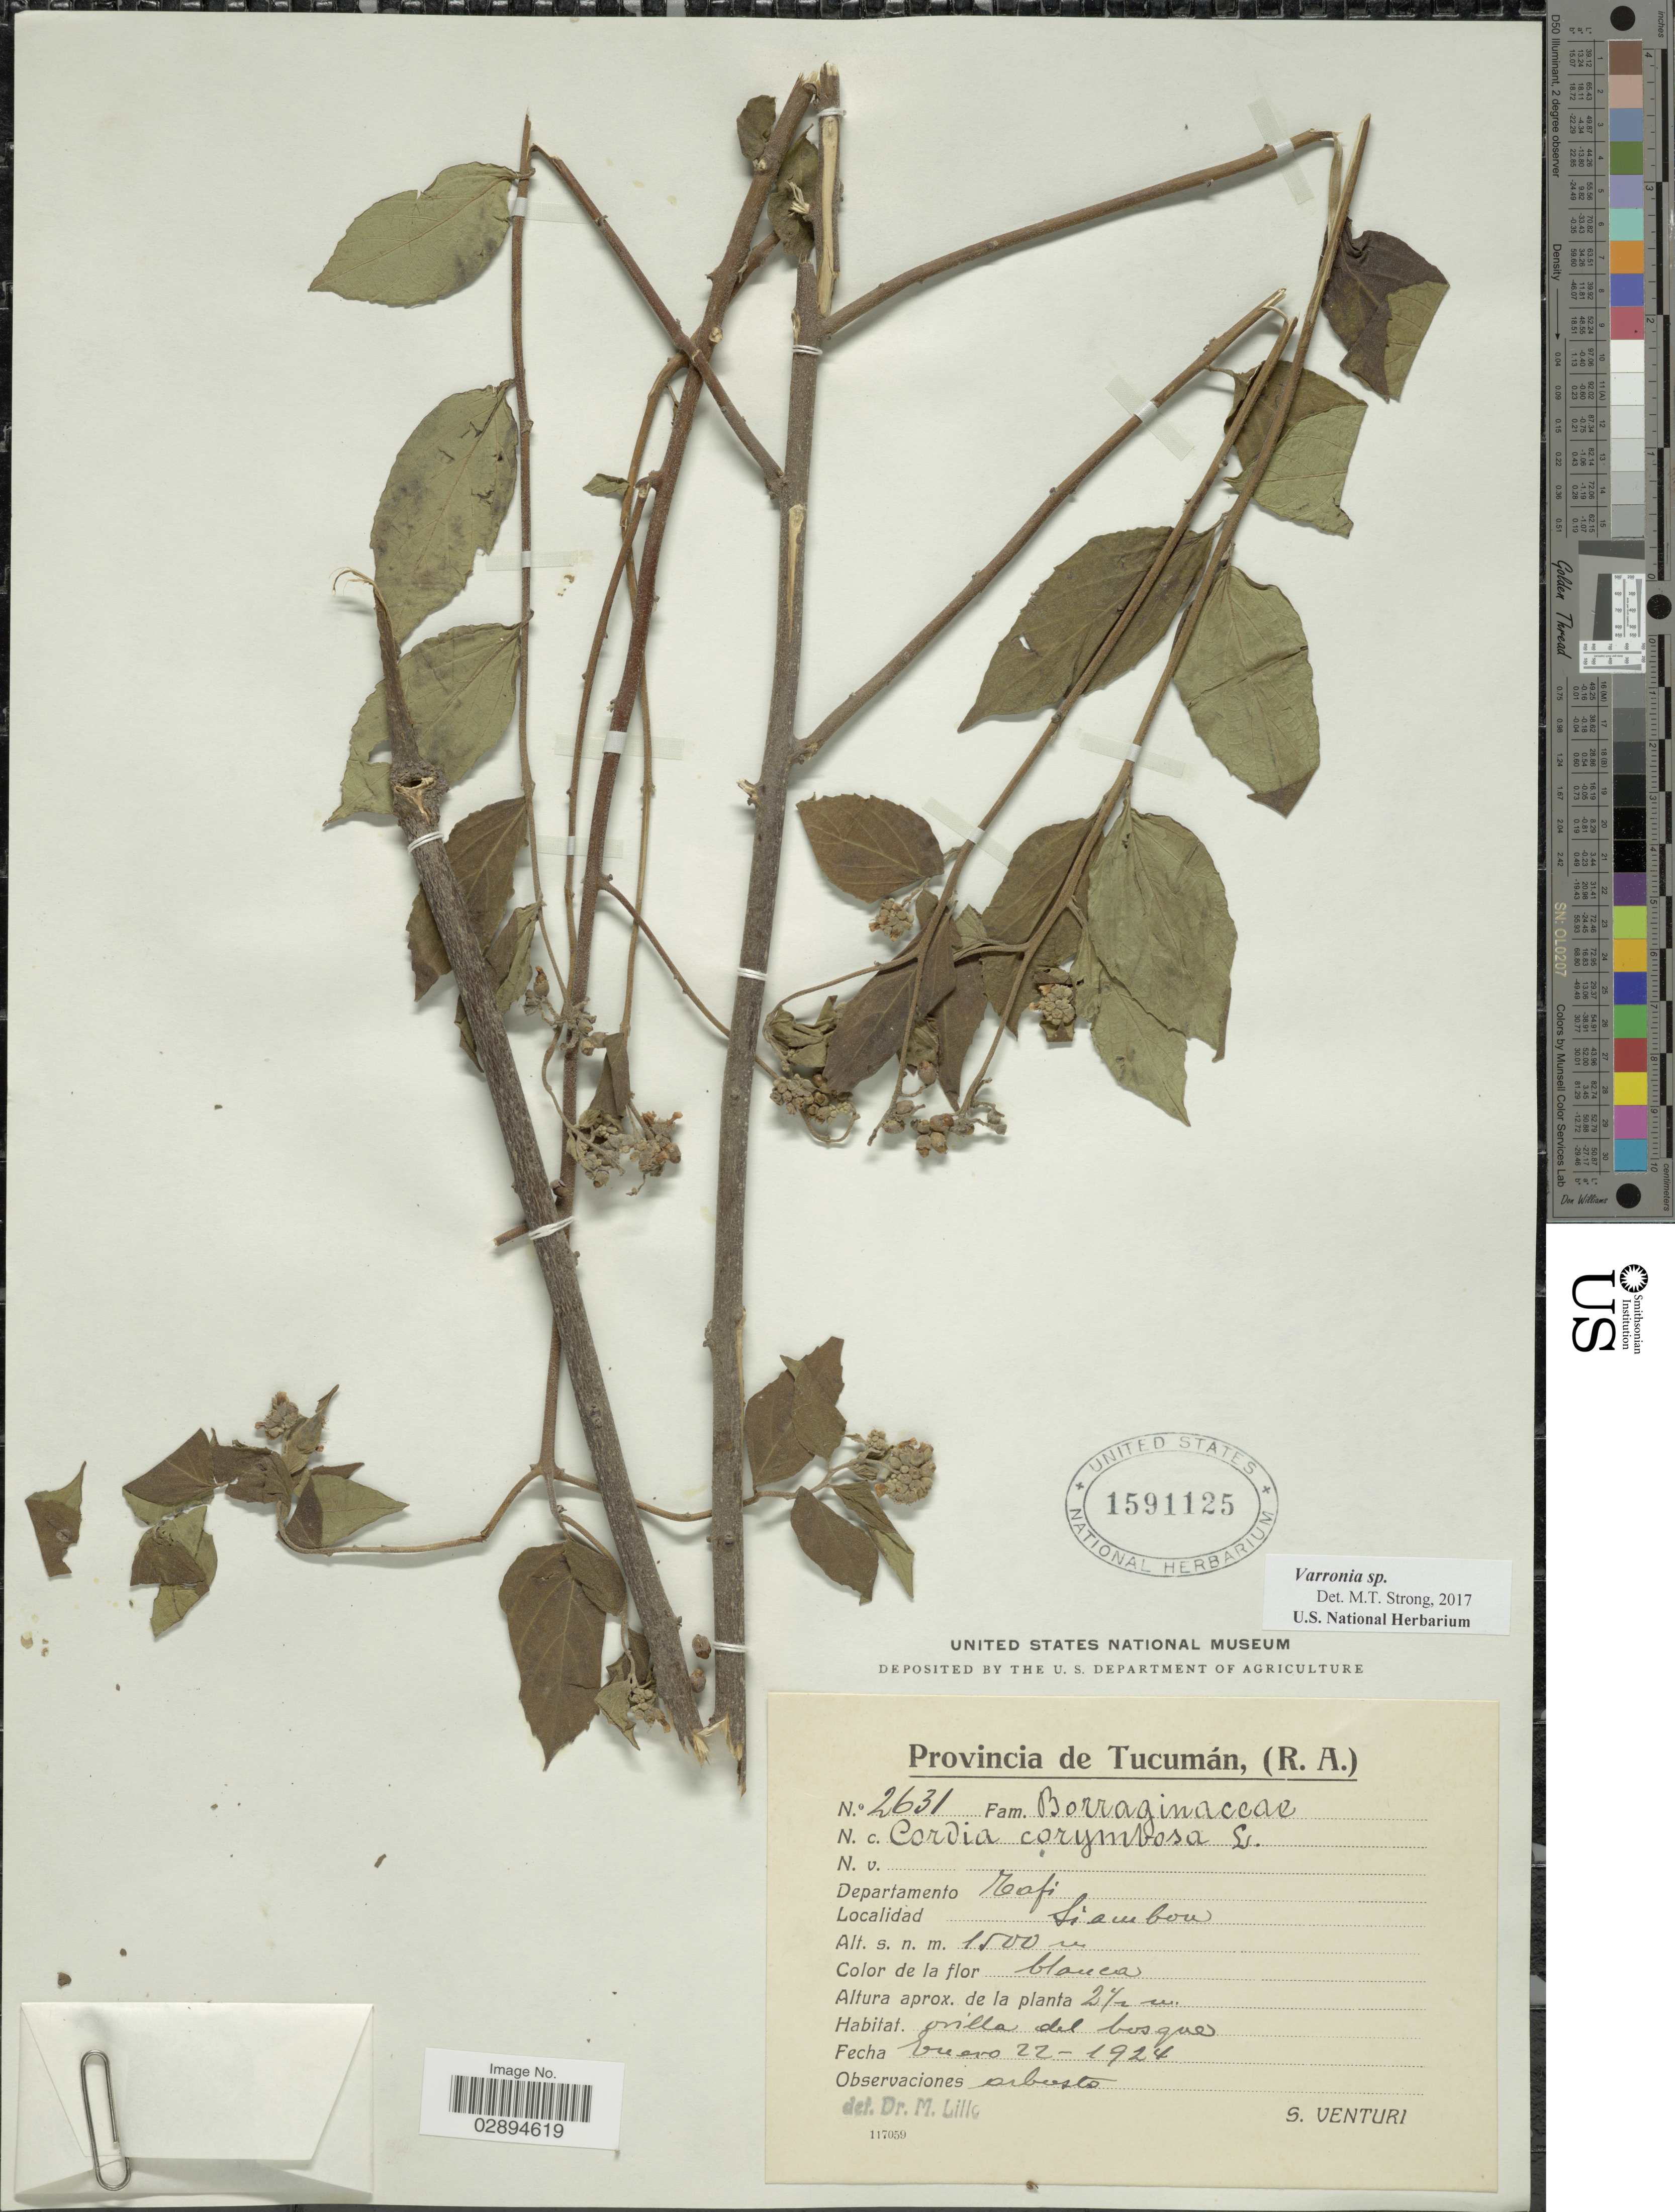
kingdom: Plantae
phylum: Tracheophyta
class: Magnoliopsida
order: Boraginales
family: Cordiaceae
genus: Varronia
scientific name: Varronia sp.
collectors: S. Venturi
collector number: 2631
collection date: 1924-01-22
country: Argentina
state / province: Tucuman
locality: Tucumán (R. A.). Departamento Tafi. Siambon.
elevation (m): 1500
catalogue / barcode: US 1591125